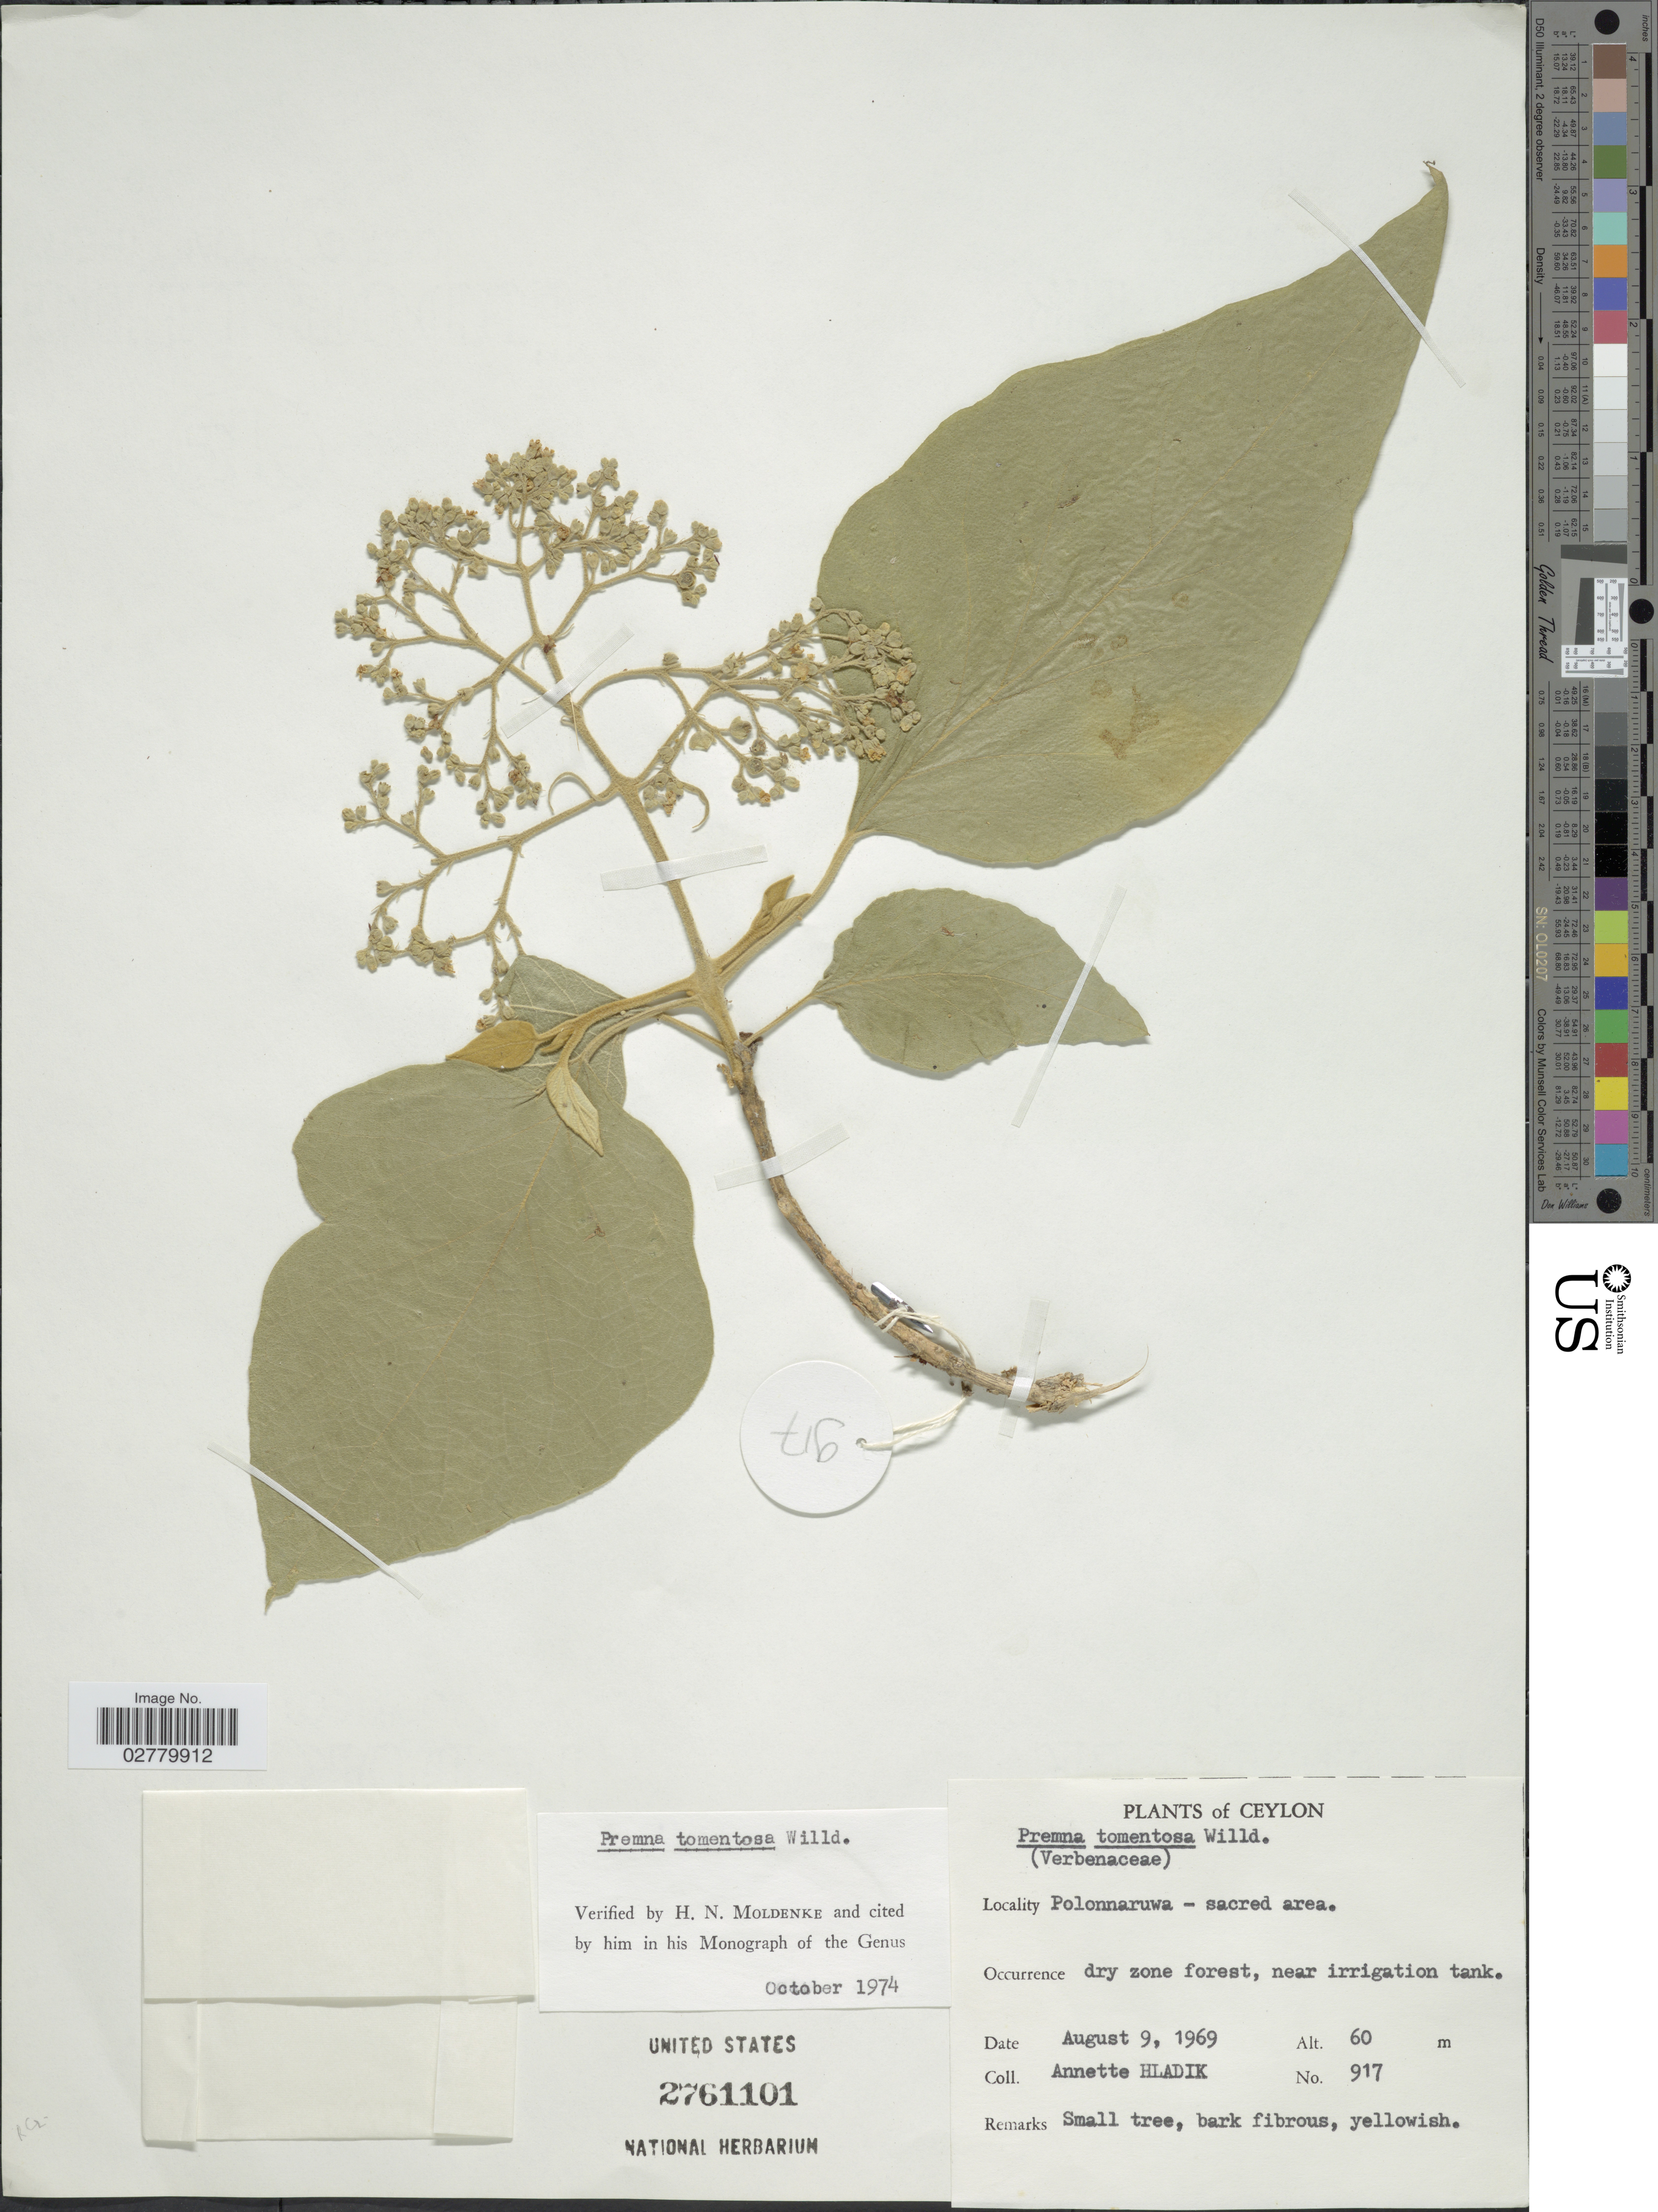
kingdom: Plantae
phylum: Tracheophyta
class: Magnoliopsida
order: Lamiales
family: Lamiaceae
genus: Premna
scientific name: Premna tomentosa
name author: Willd.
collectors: A. Hladik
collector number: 917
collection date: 1969-08-09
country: Sri Lanka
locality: Ceylon. Polonnaruwa-sacred area.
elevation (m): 60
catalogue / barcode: US 2761101